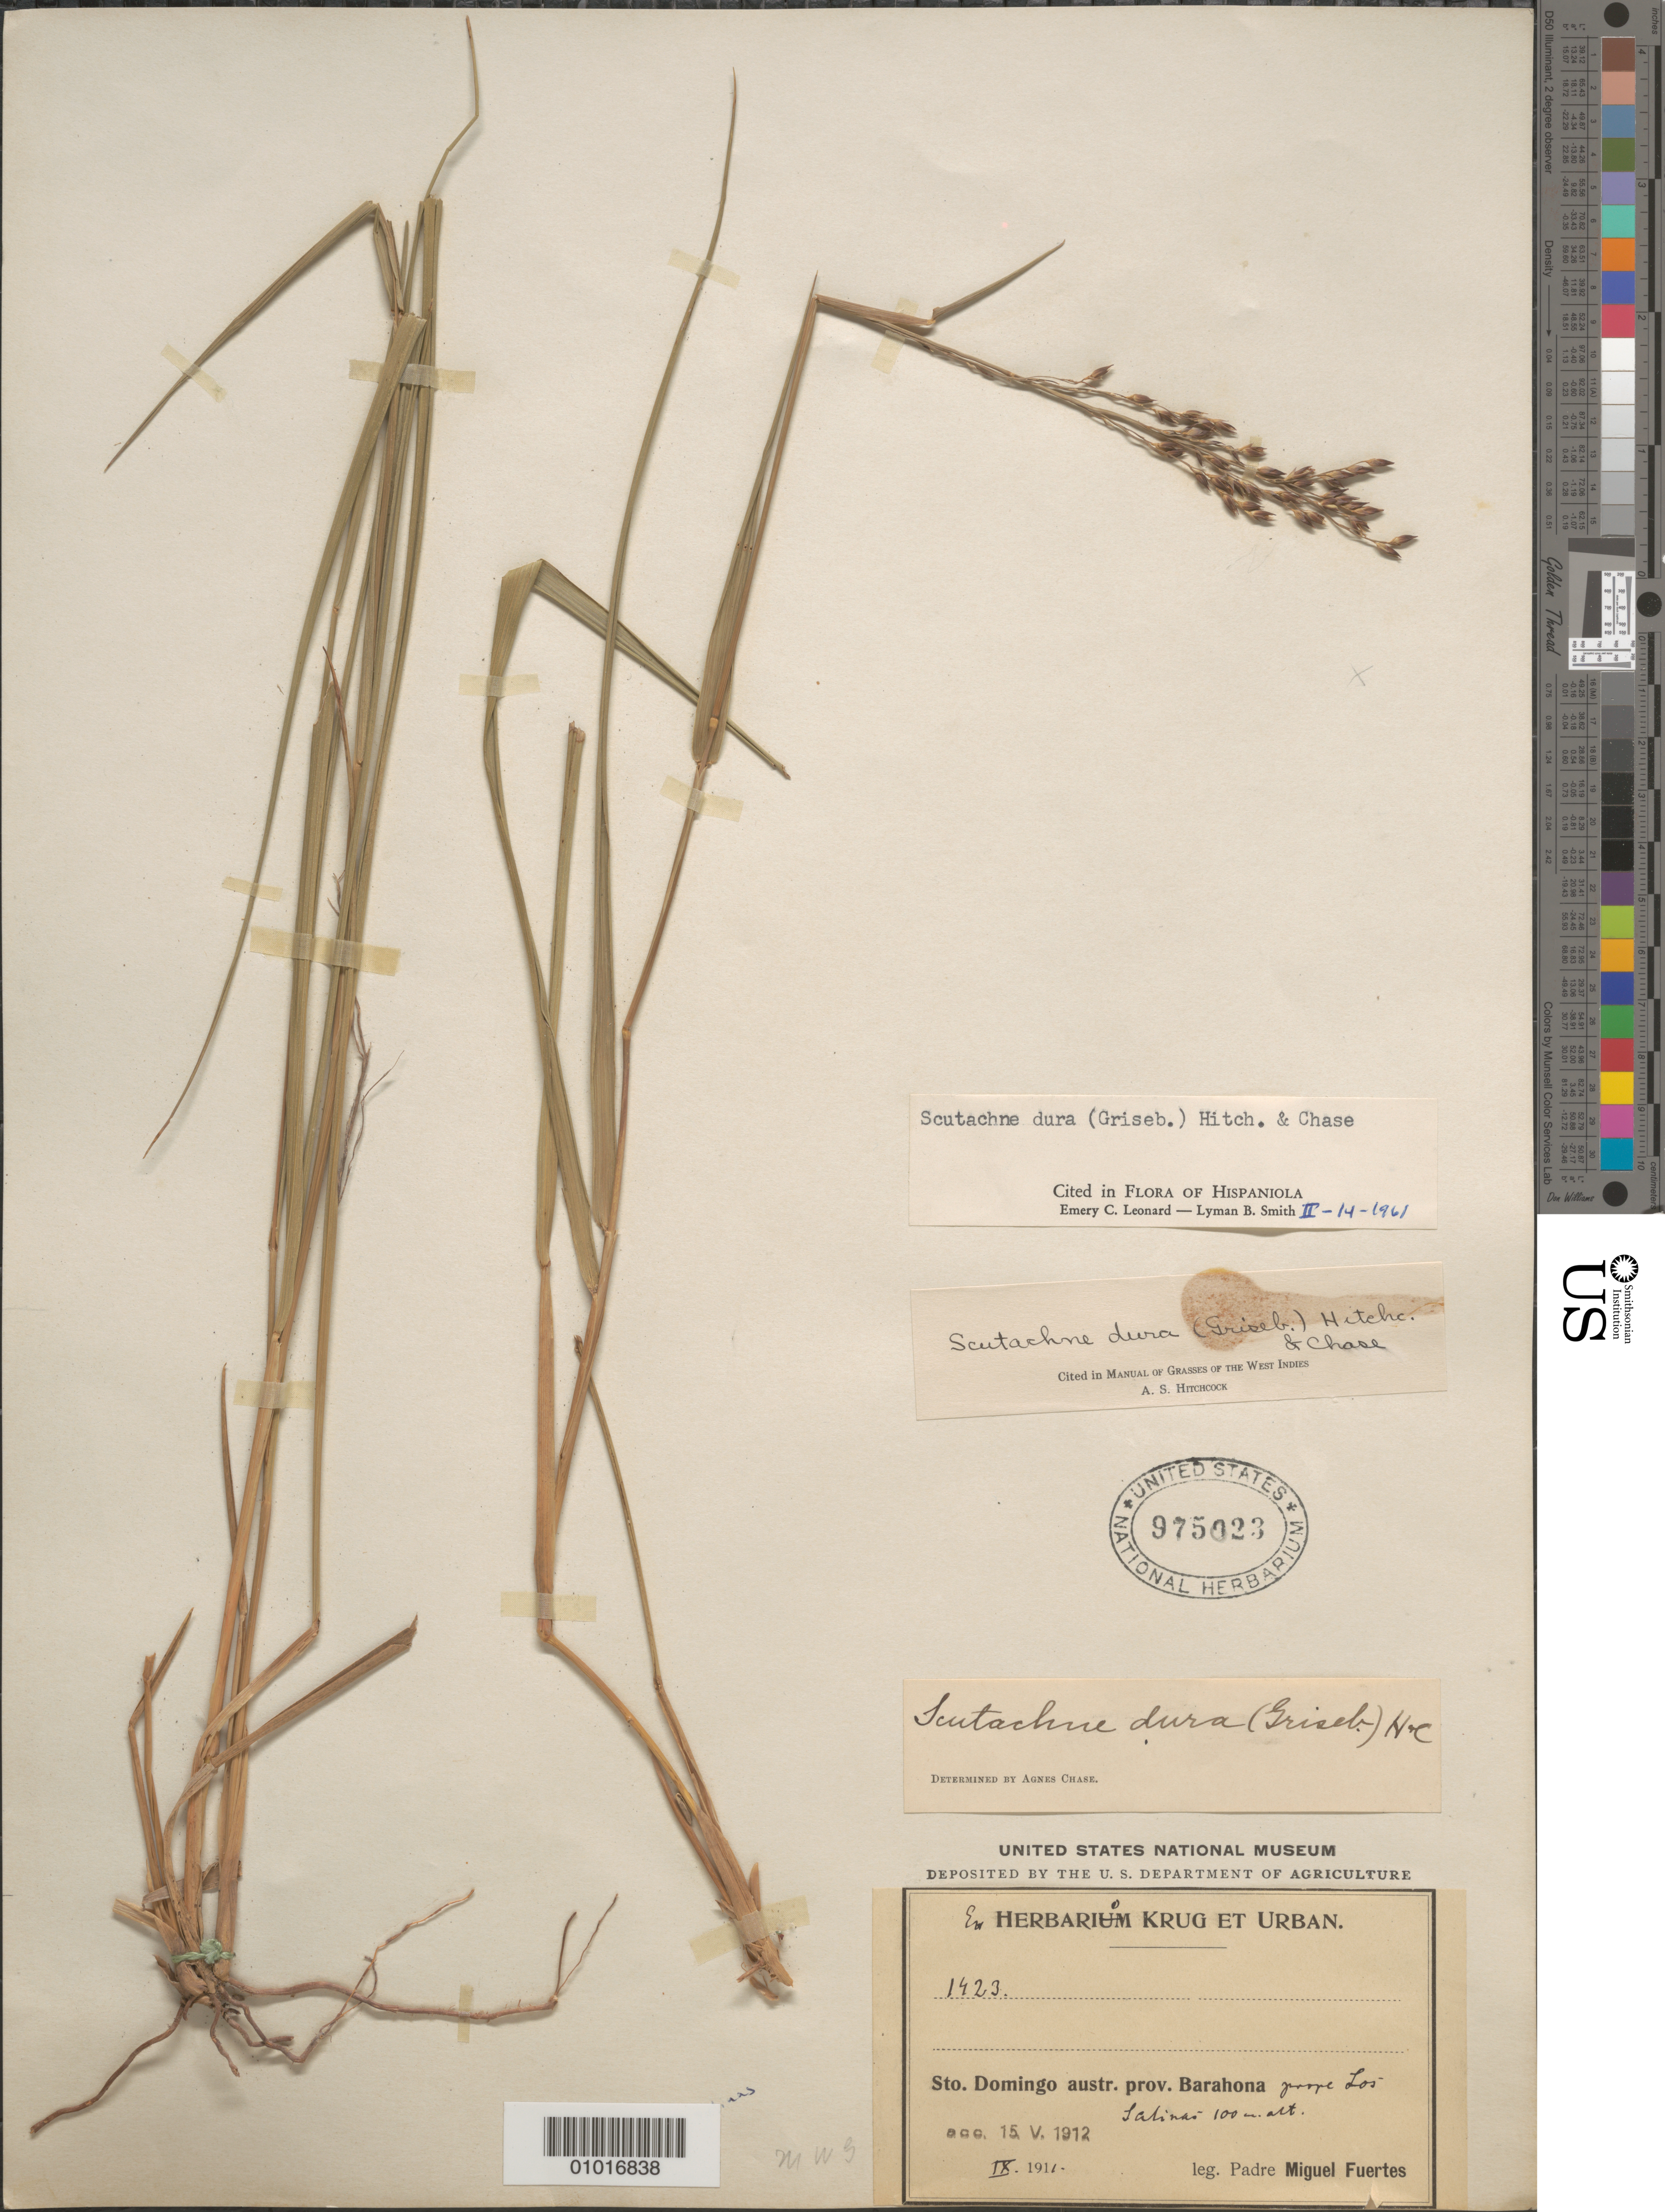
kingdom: Plantae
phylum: Tracheophyta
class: Liliopsida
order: Poales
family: Poaceae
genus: Scutachne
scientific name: Scutachne dura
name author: (Griseb.) Hitchc. & Chase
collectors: M. D. Fuertes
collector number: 1423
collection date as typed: Sep 1911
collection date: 1911-09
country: Dominican Republic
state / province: Barahona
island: Hispaniola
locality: Santo Domingo, Los Salinas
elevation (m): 100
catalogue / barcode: US 975023